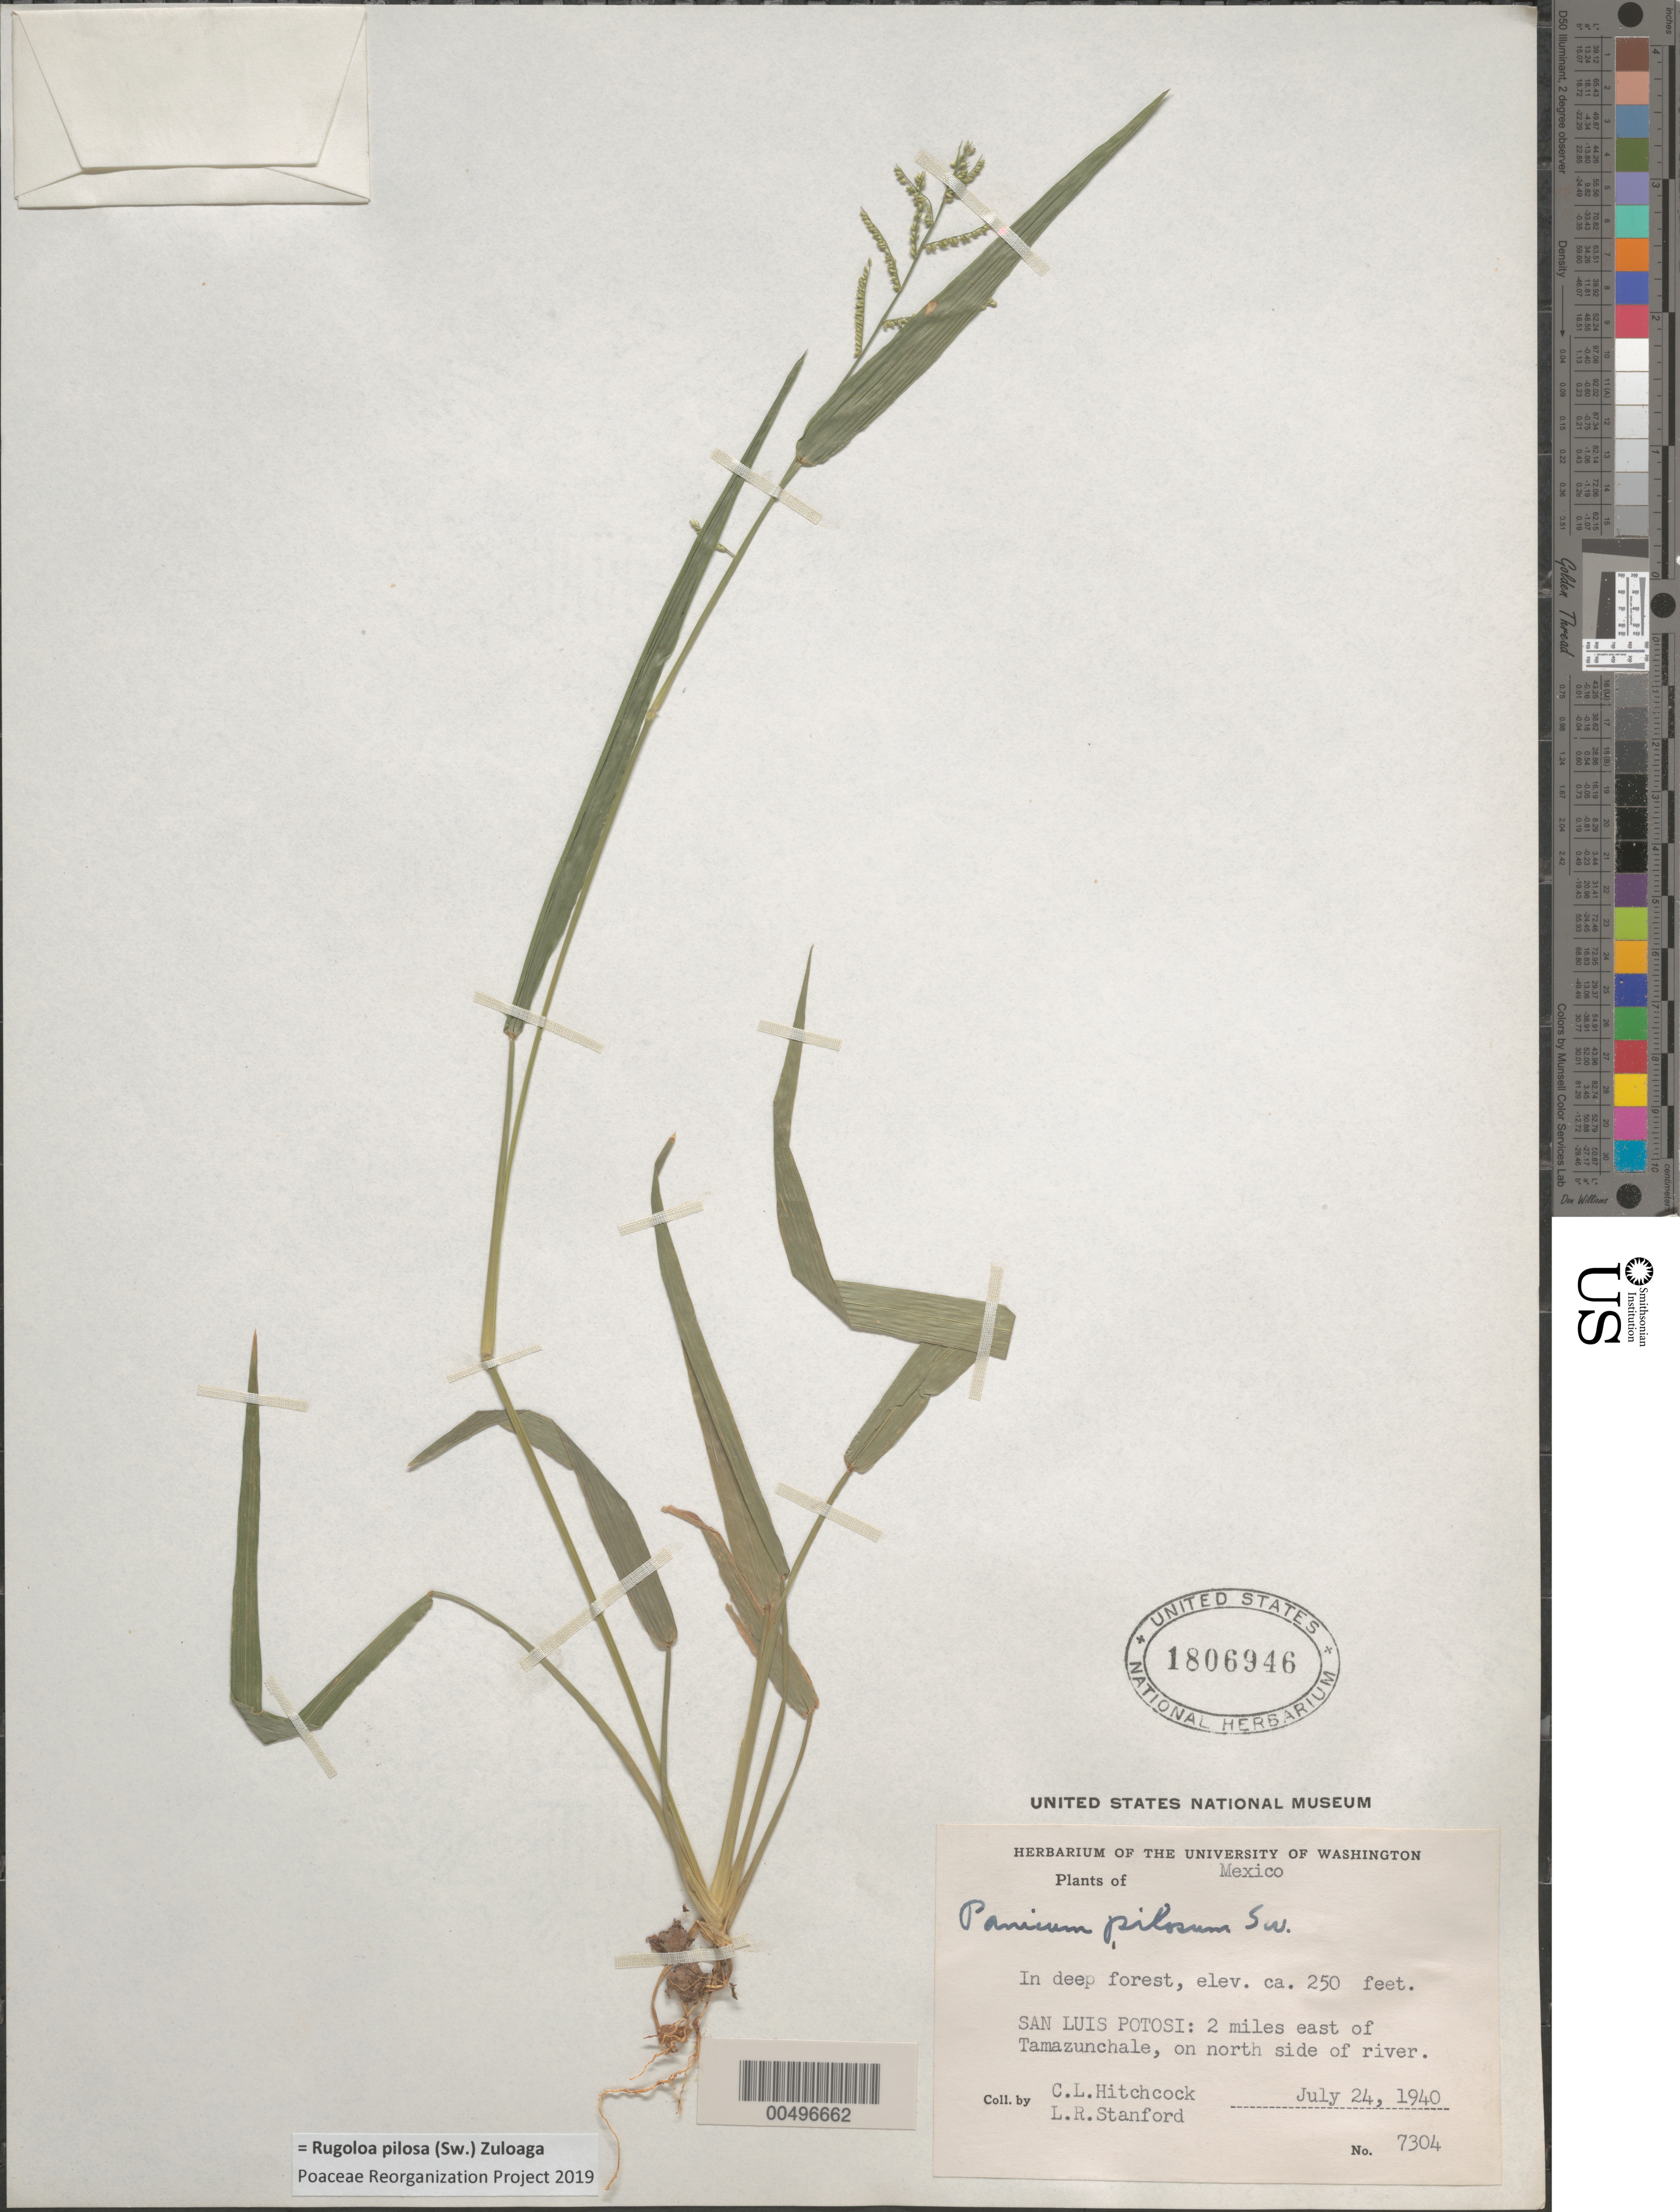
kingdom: Plantae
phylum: Tracheophyta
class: Liliopsida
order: Poales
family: Poaceae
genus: Panicum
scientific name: Panicum pilosum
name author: Sw.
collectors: A. S. Hitchcock & L. R. Stanford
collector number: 7304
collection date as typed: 24 Jul 1940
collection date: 1940-07-24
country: Mexico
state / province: San Luis Potosi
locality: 2 mi E of Tamazunchale, on N side of river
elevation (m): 76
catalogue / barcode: US 1806946